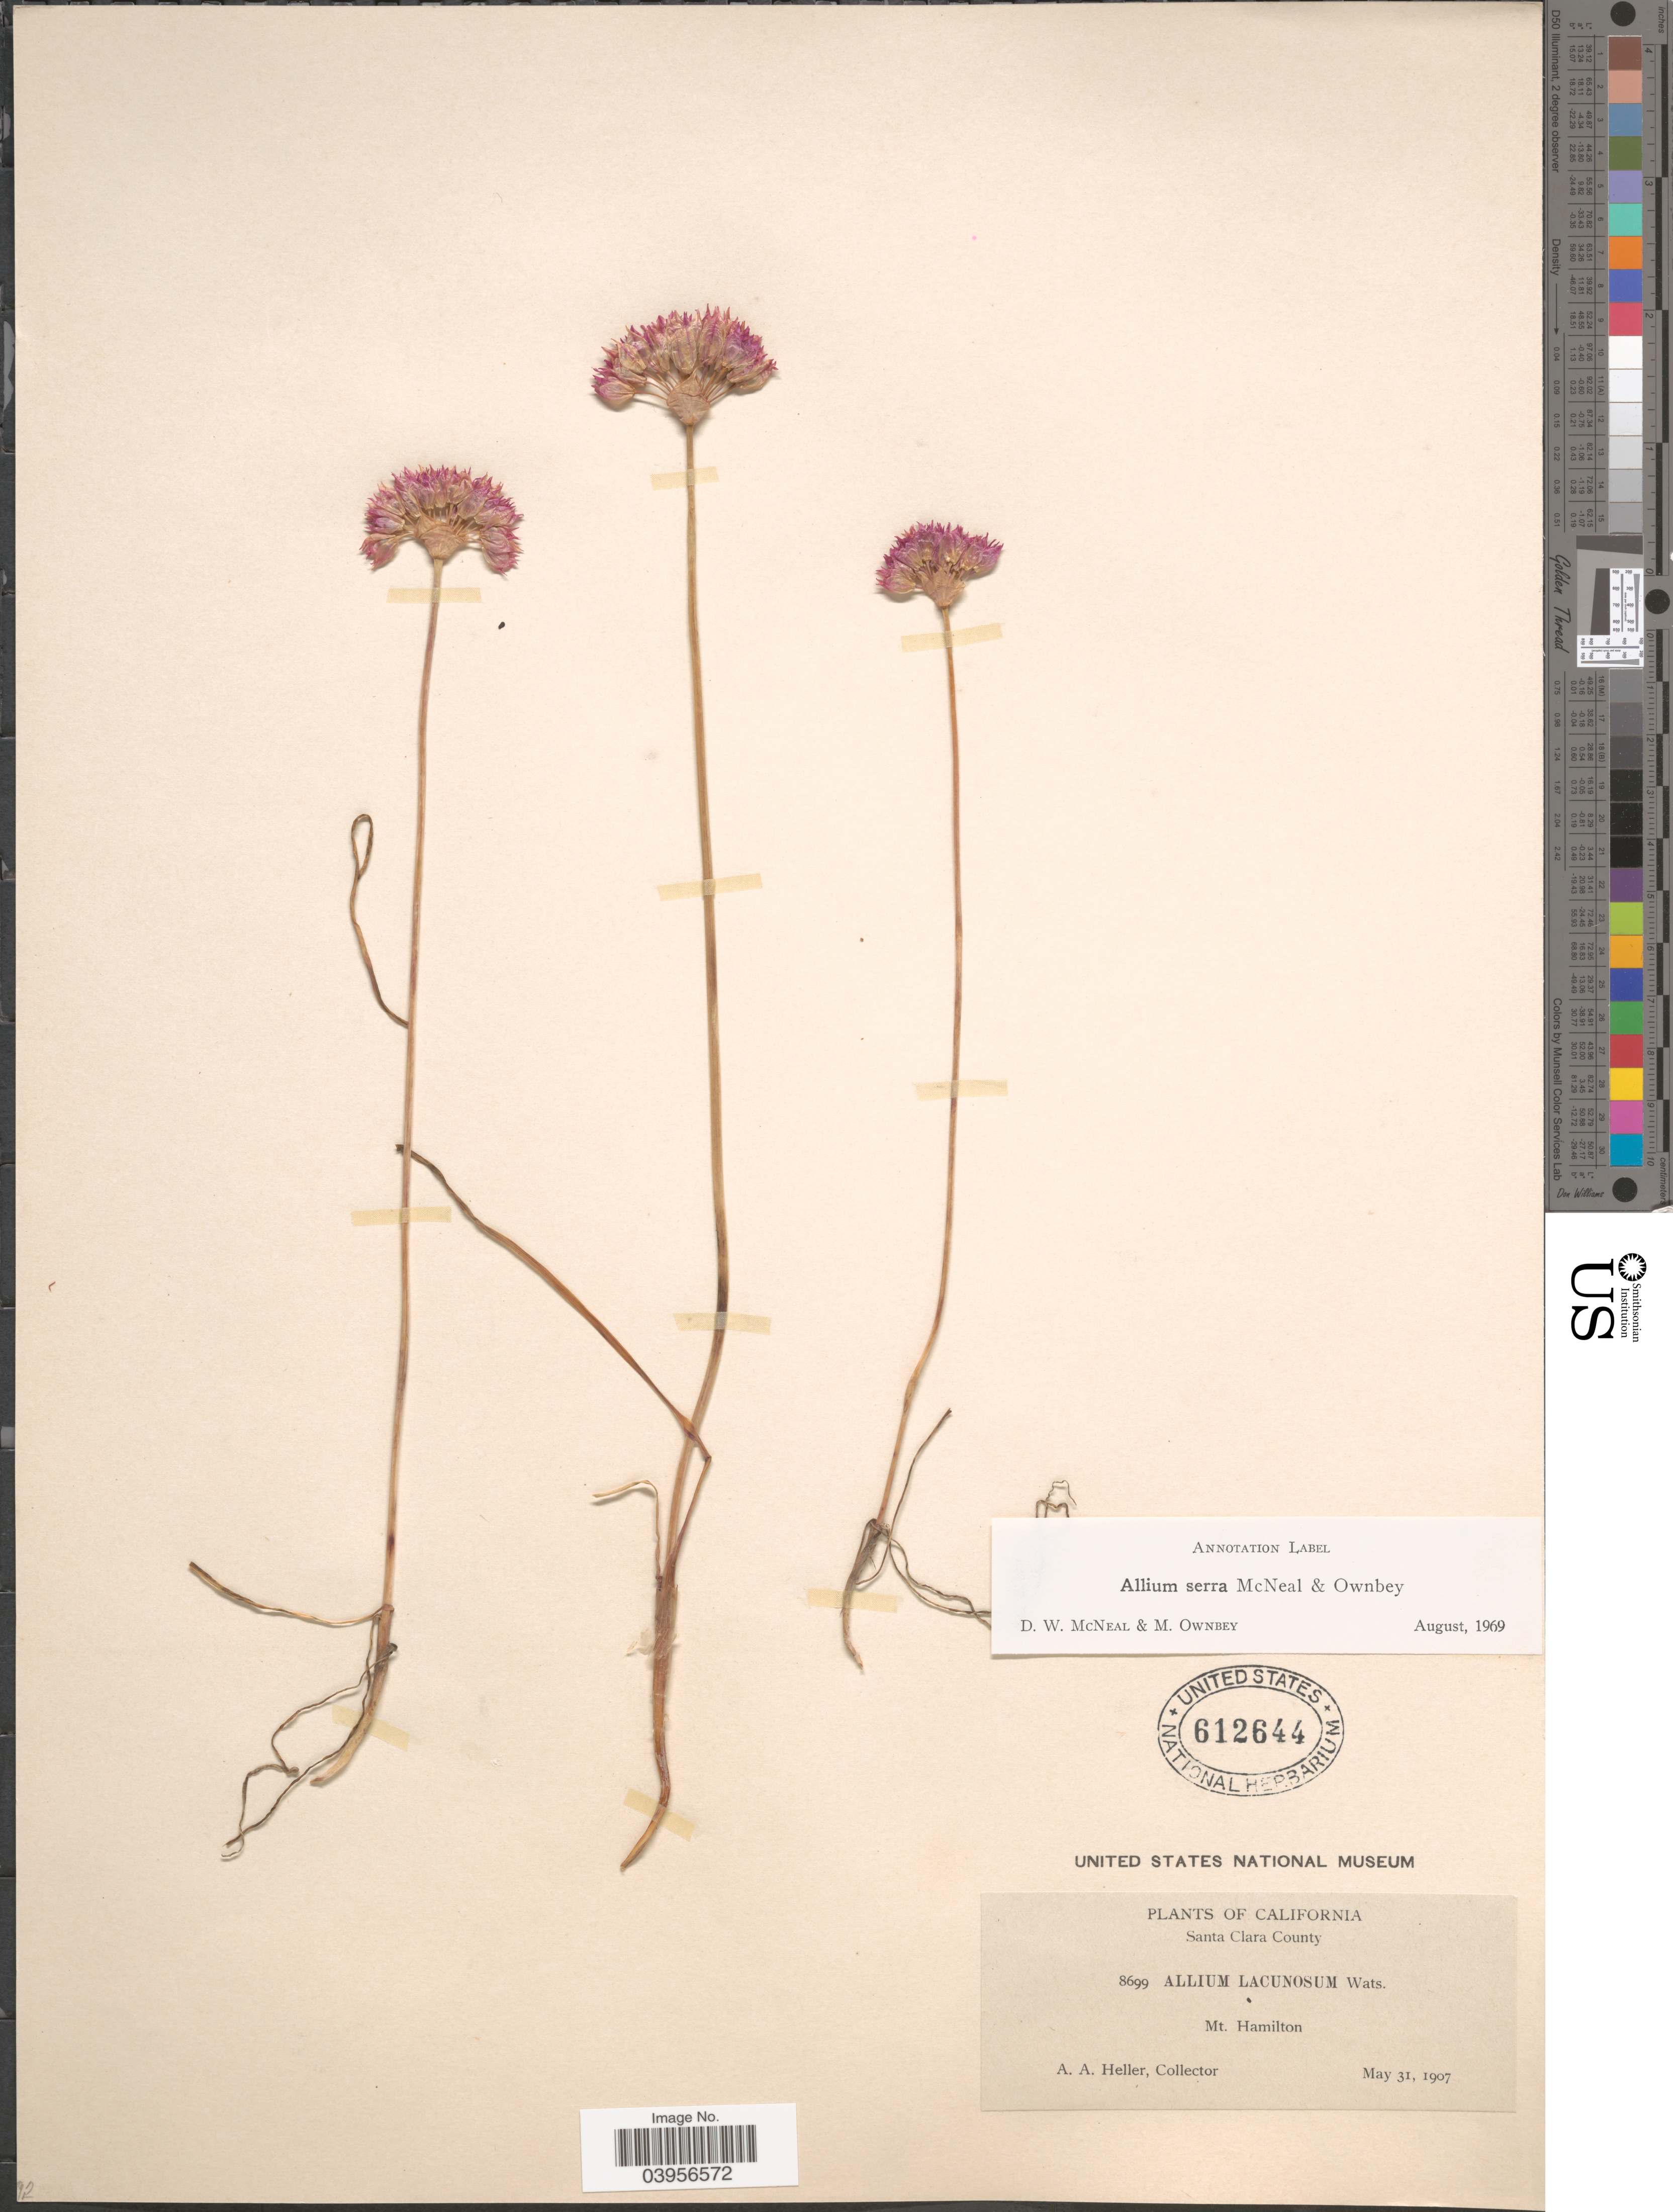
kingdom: Plantae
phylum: Tracheophyta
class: Liliopsida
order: Asparagales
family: Amaryllidaceae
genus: Allium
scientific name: Allium serra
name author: McNeal & Ownbey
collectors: A. A. Heller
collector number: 8699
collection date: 1907-05-31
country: United States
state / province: California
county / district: Santa Clara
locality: Santa Clara County. Mt. Hamilton.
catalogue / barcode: US 612644